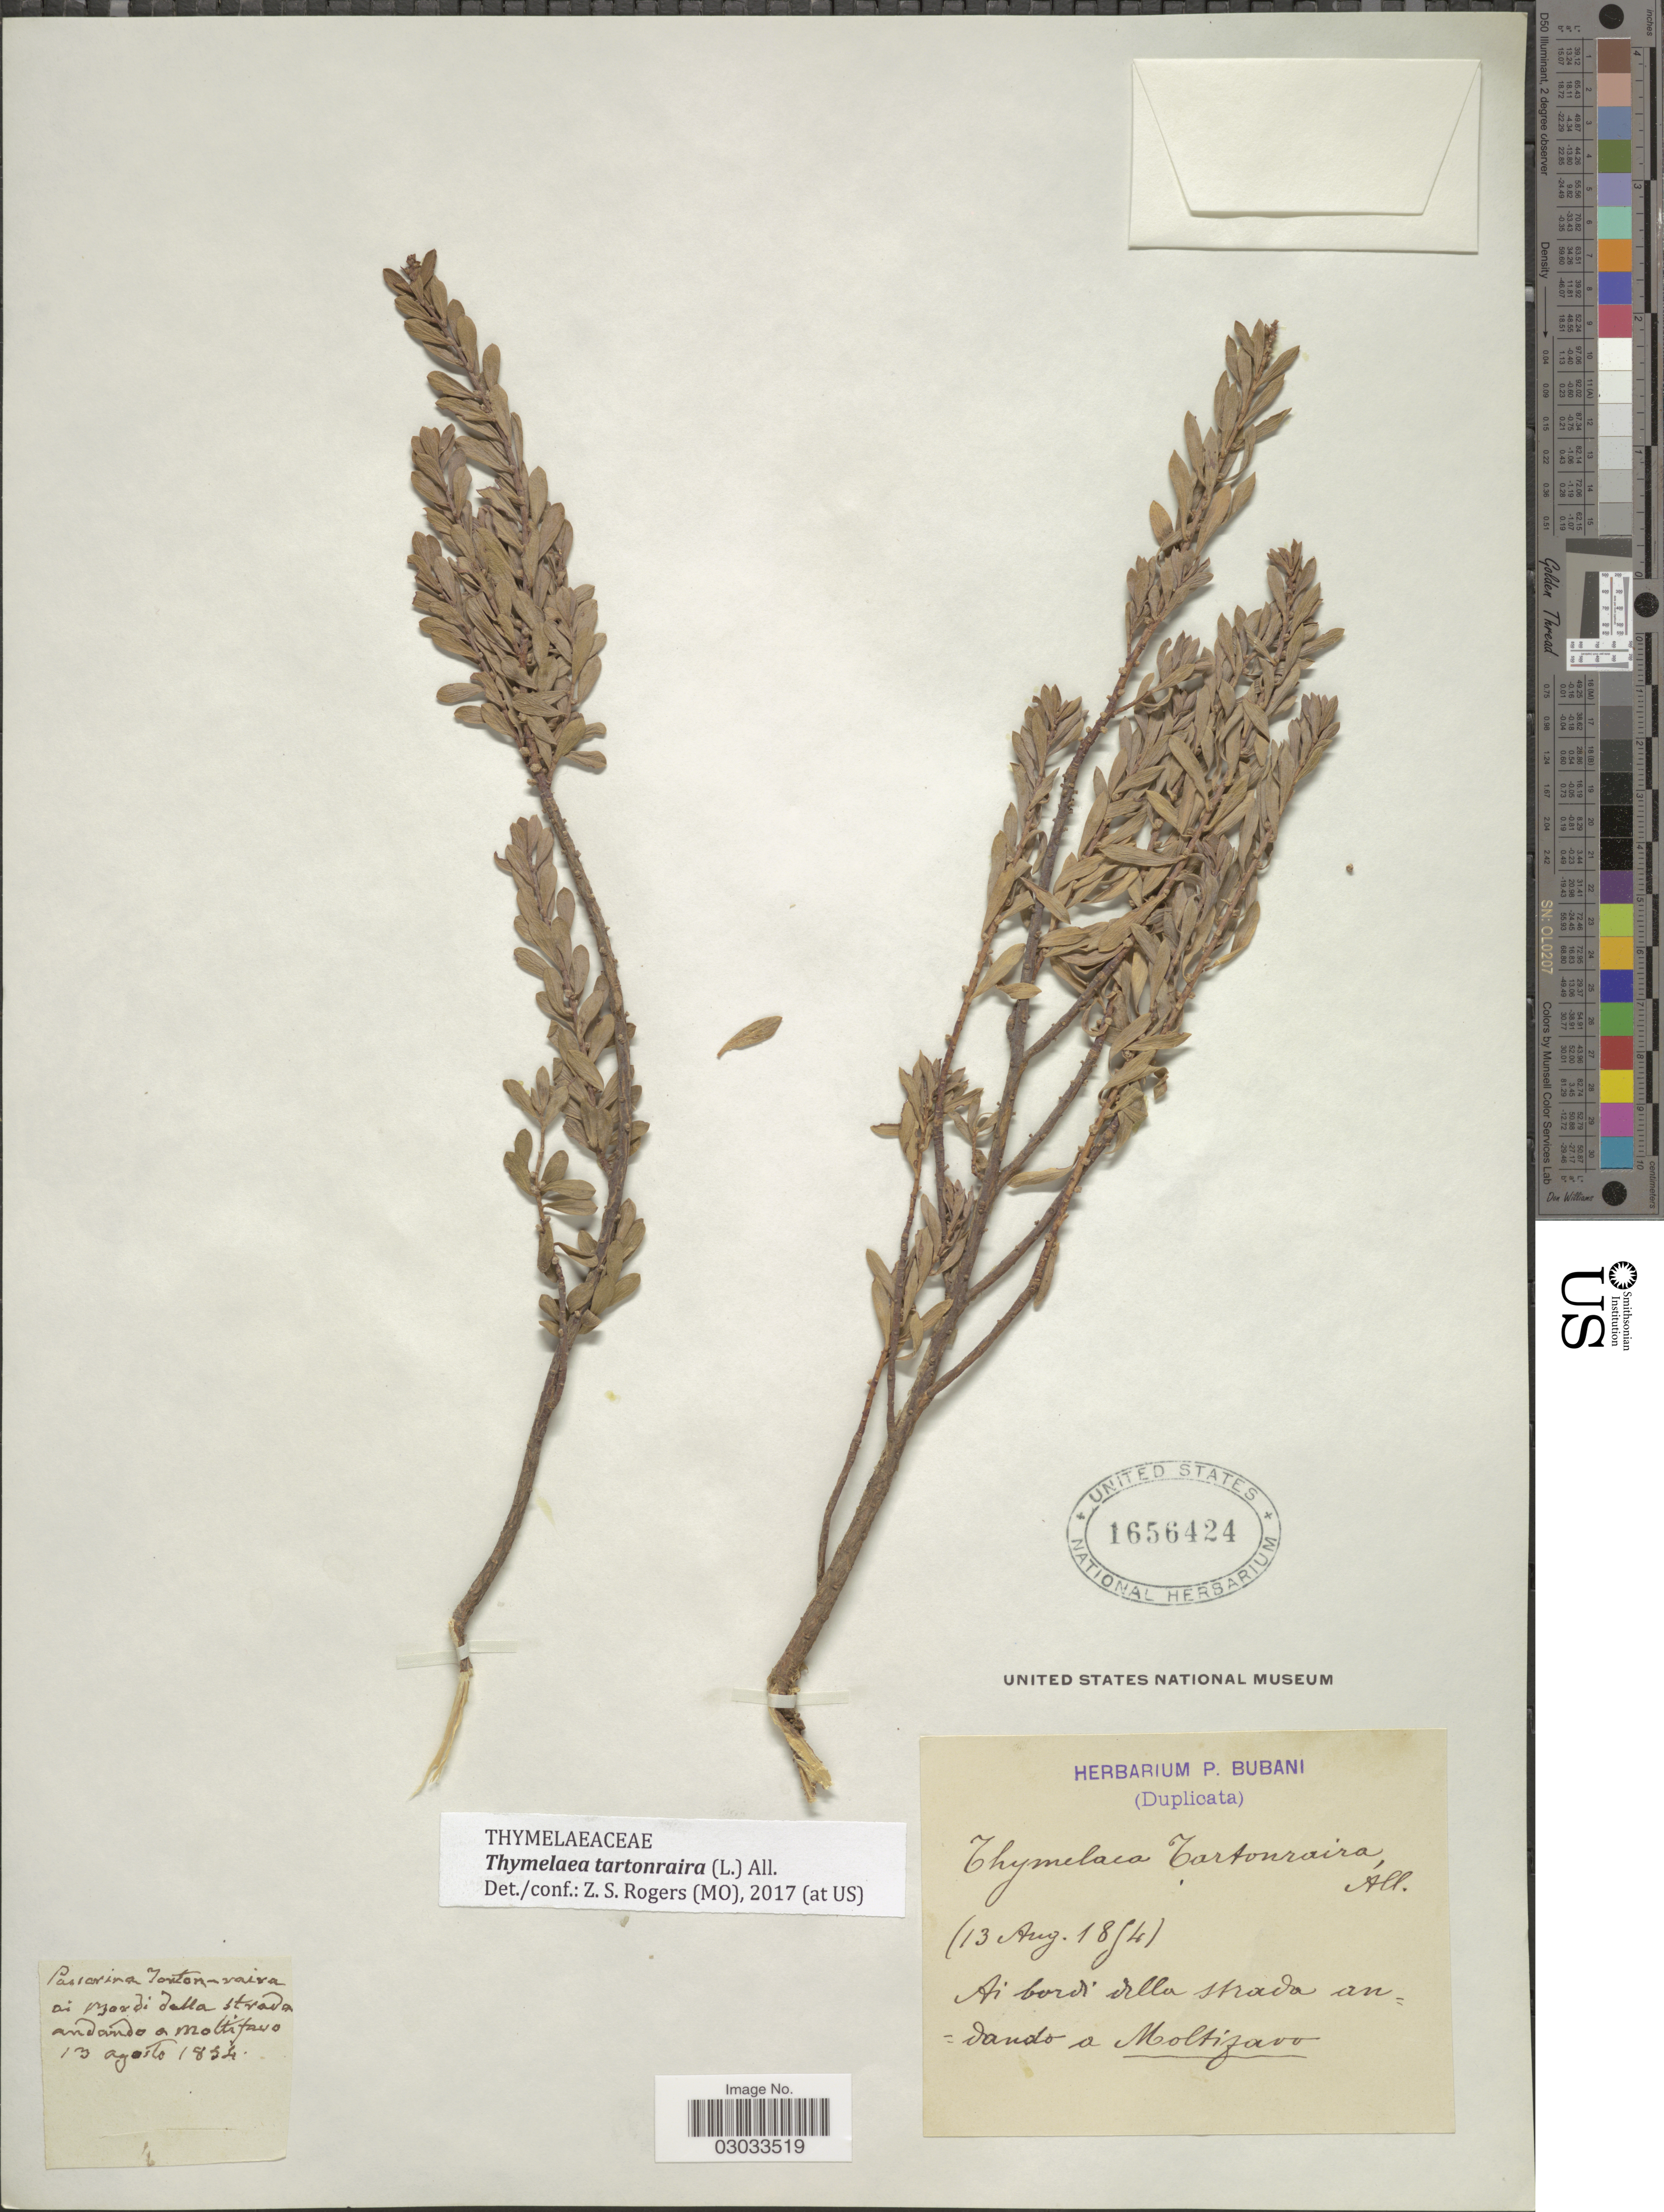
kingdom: Plantae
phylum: Tracheophyta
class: Magnoliopsida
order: Malvales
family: Thymelaeaceae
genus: Thymelaea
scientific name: Thymelaea tartonraira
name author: (L.) All.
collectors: ex herb. P. Bubani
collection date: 1854-08-13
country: France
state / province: Corsica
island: Corse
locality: Ai bordi della strada andando a Moltifavo.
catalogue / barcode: US 1656424